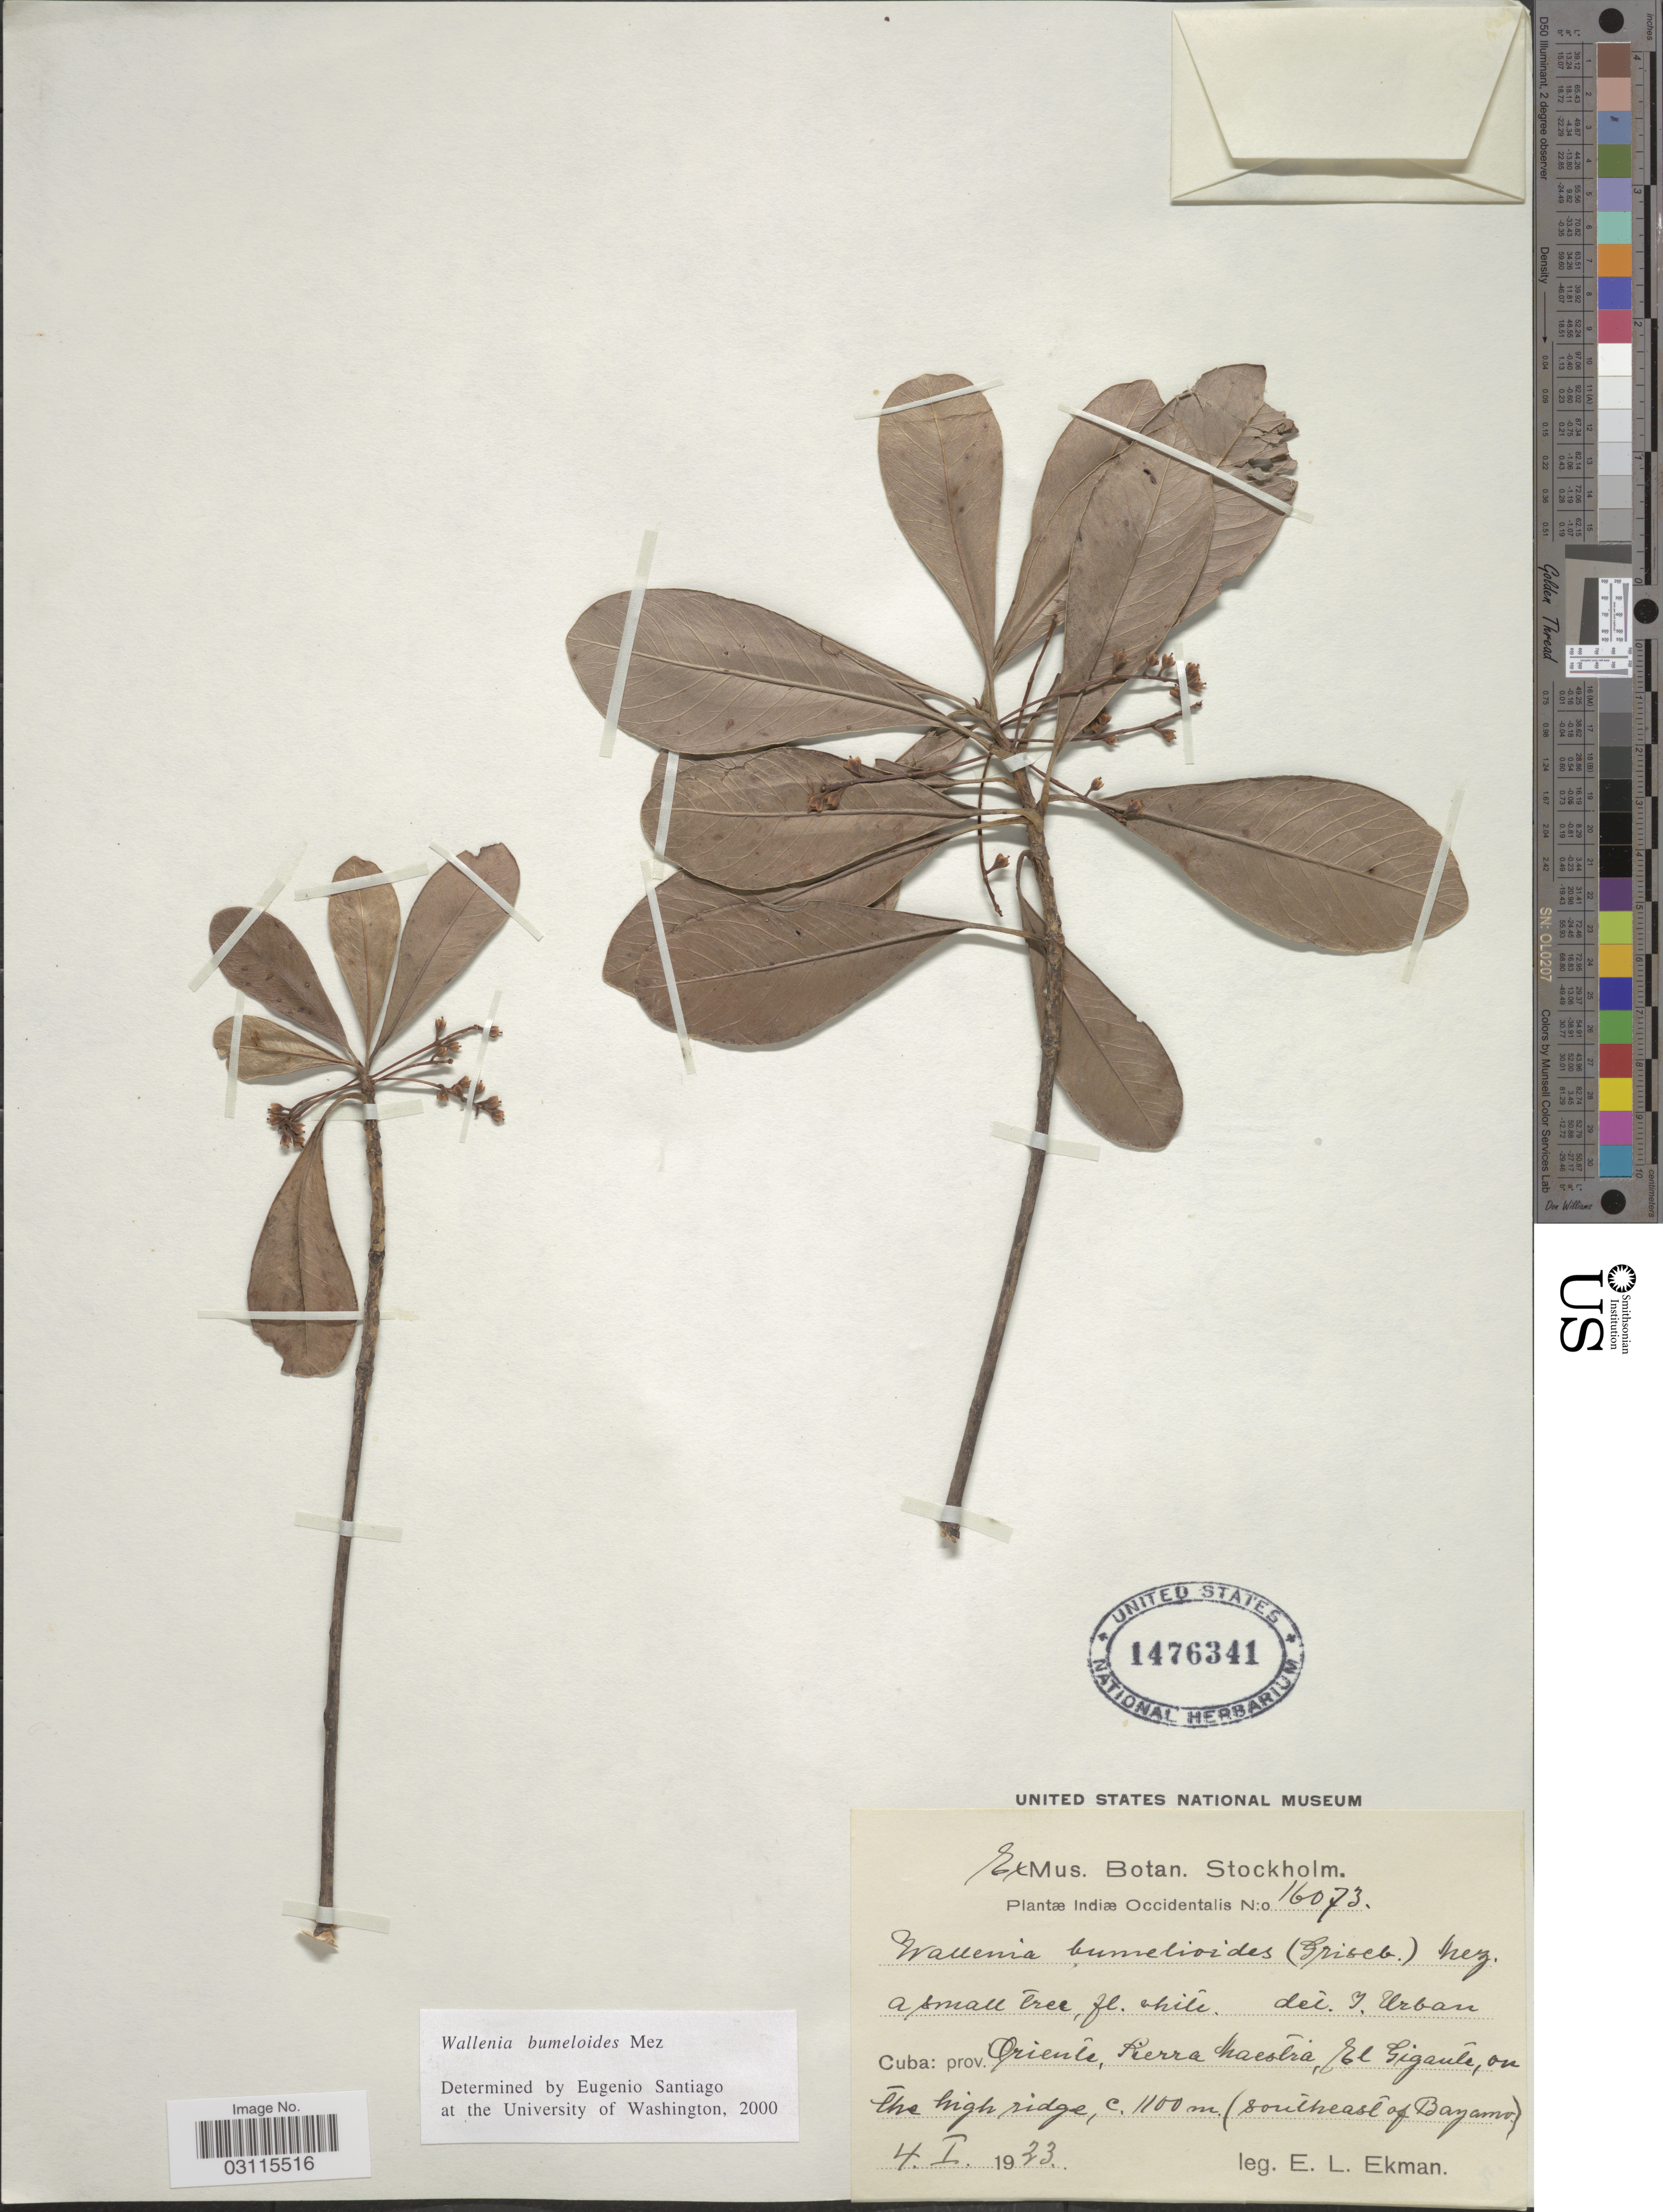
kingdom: Plantae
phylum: Tracheophyta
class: Magnoliopsida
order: Ericales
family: Primulaceae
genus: Wallenia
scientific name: Wallenia bumelioides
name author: (Griseb.) Mez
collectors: E. L. Ekman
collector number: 16073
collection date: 1923-01-04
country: Cuba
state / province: Oriente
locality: Indiæ Occidentalis. Prov. Oriente, Sierra Maestra, El Gigaute, on the high ridge. (southeast of Bayamo).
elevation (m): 1100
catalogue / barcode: US 1476341